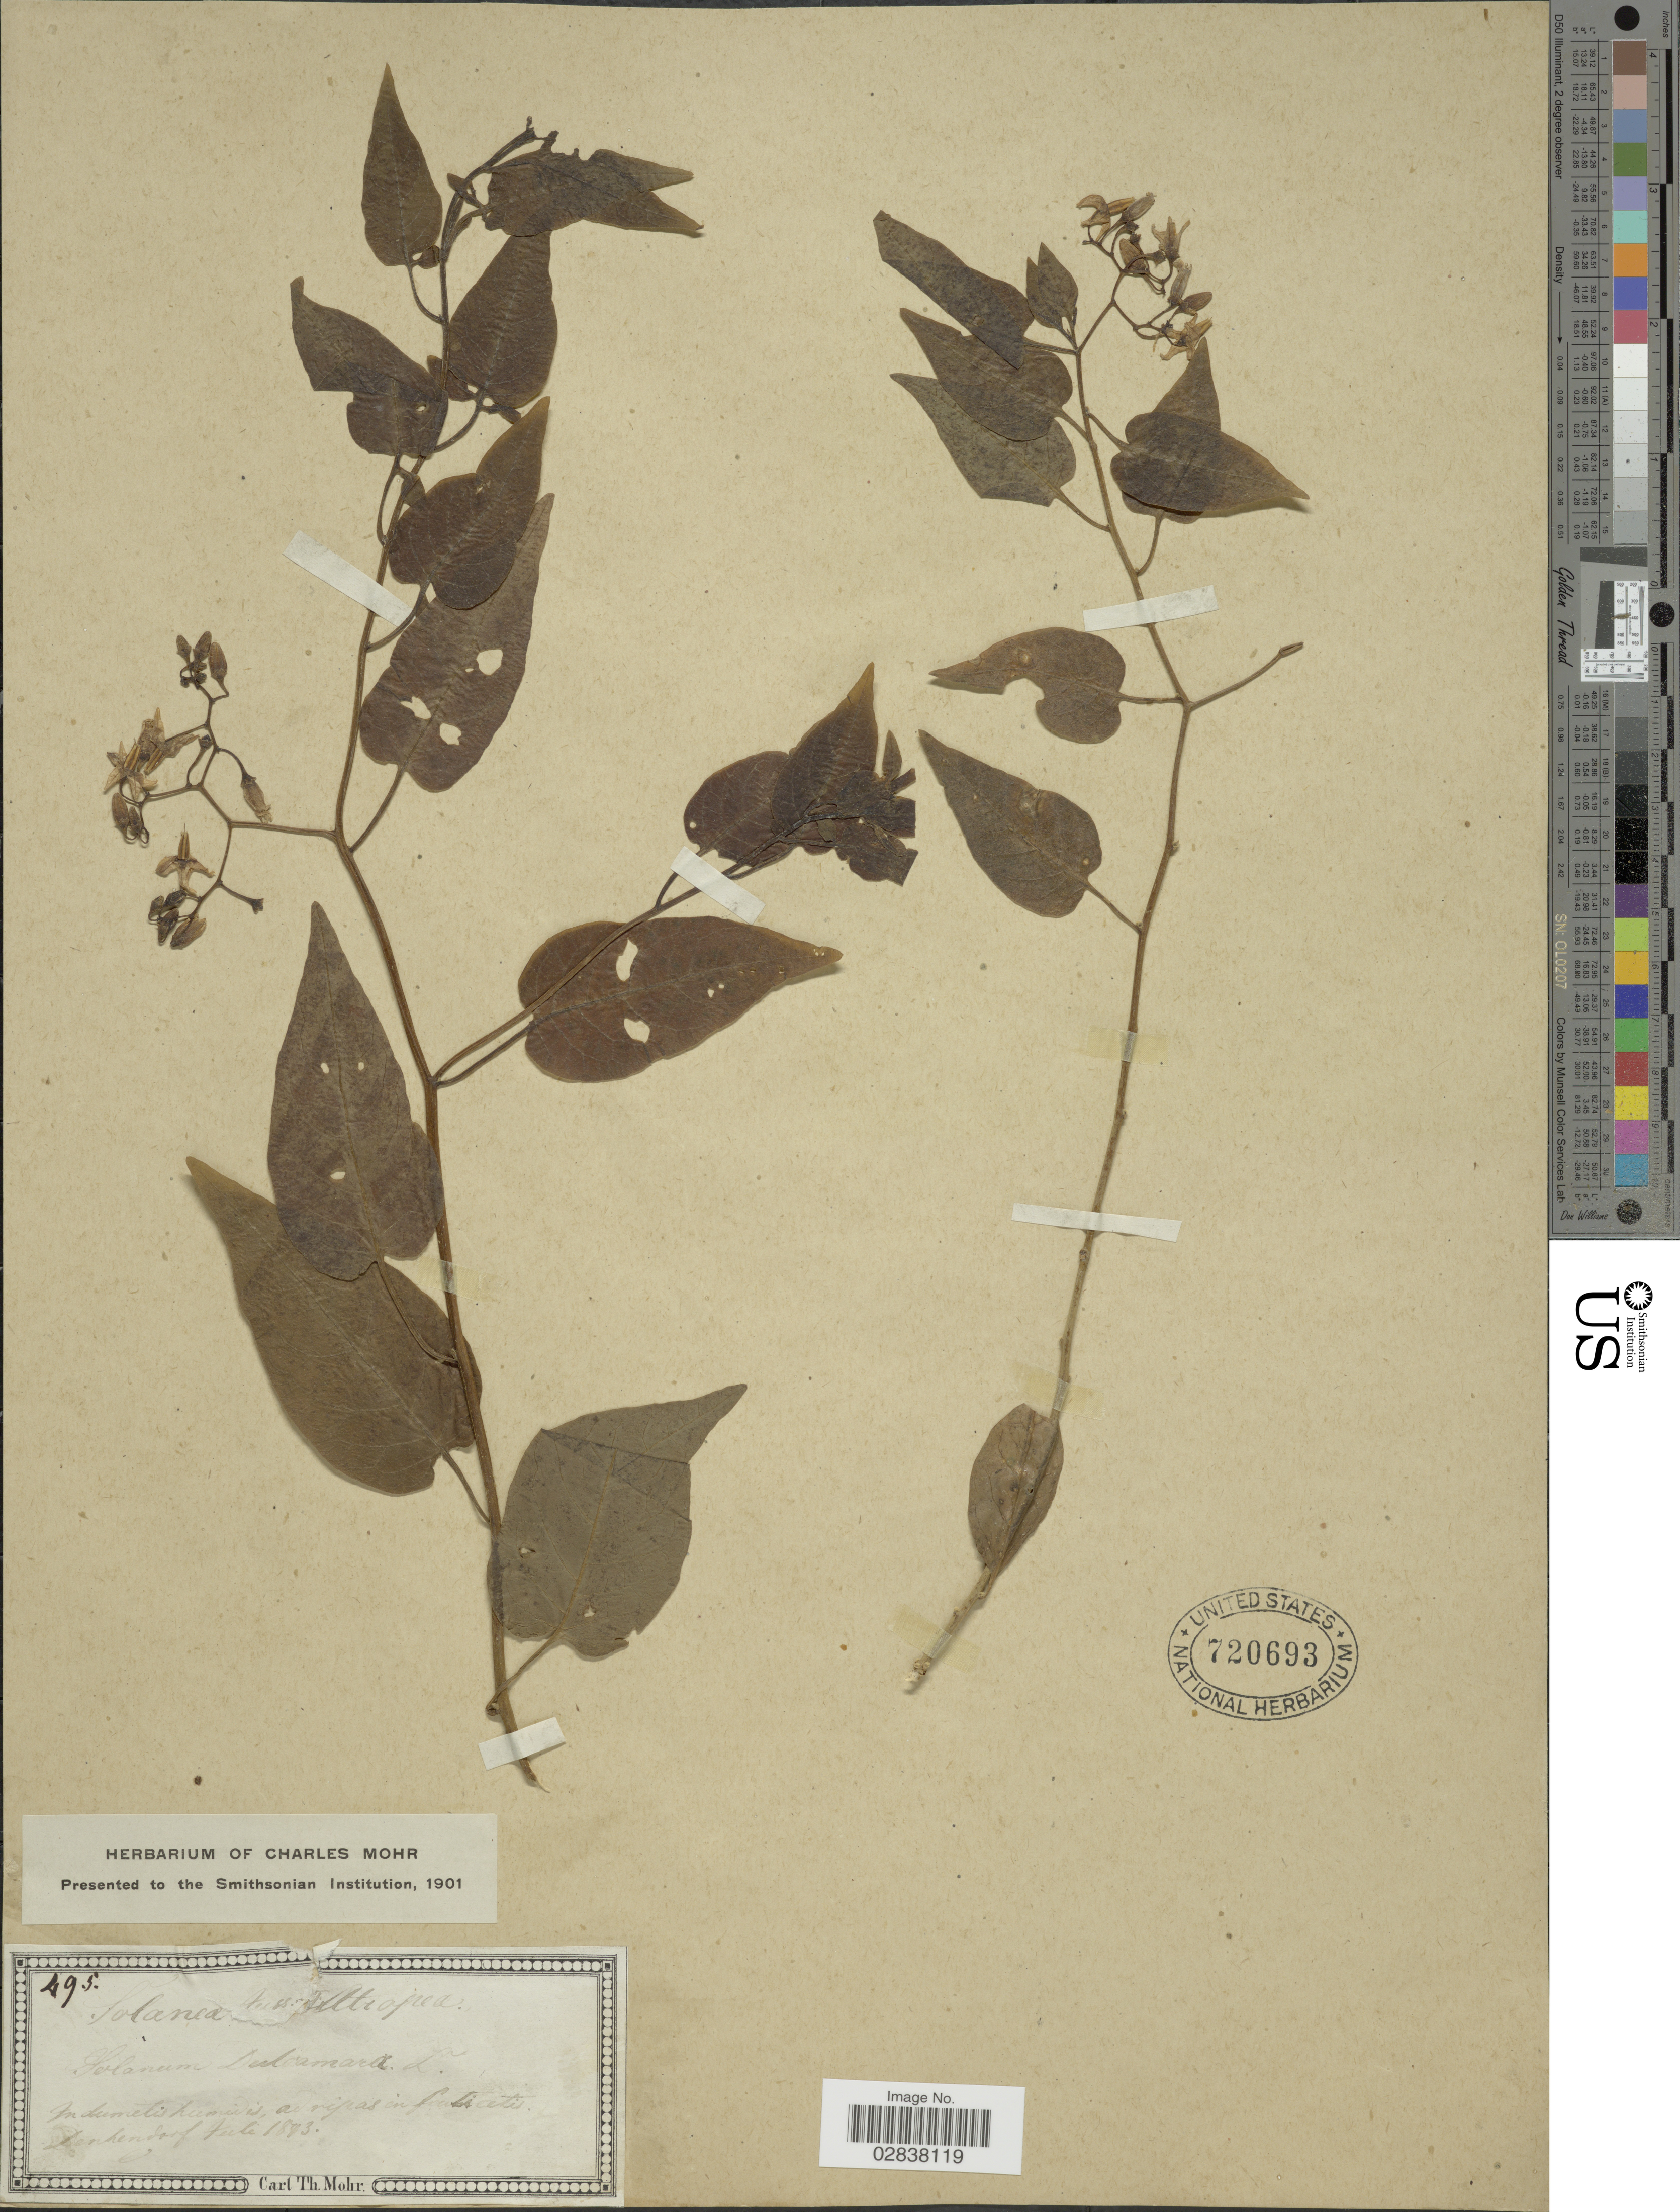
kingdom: Plantae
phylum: Tracheophyta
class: Magnoliopsida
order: Solanales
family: Solanaceae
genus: Solanum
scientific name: Solanum dulcamara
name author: L.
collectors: Donkendorf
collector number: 495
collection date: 1893-07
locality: In dumetis humidis ad ripas in fruticetis.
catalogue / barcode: US 720693